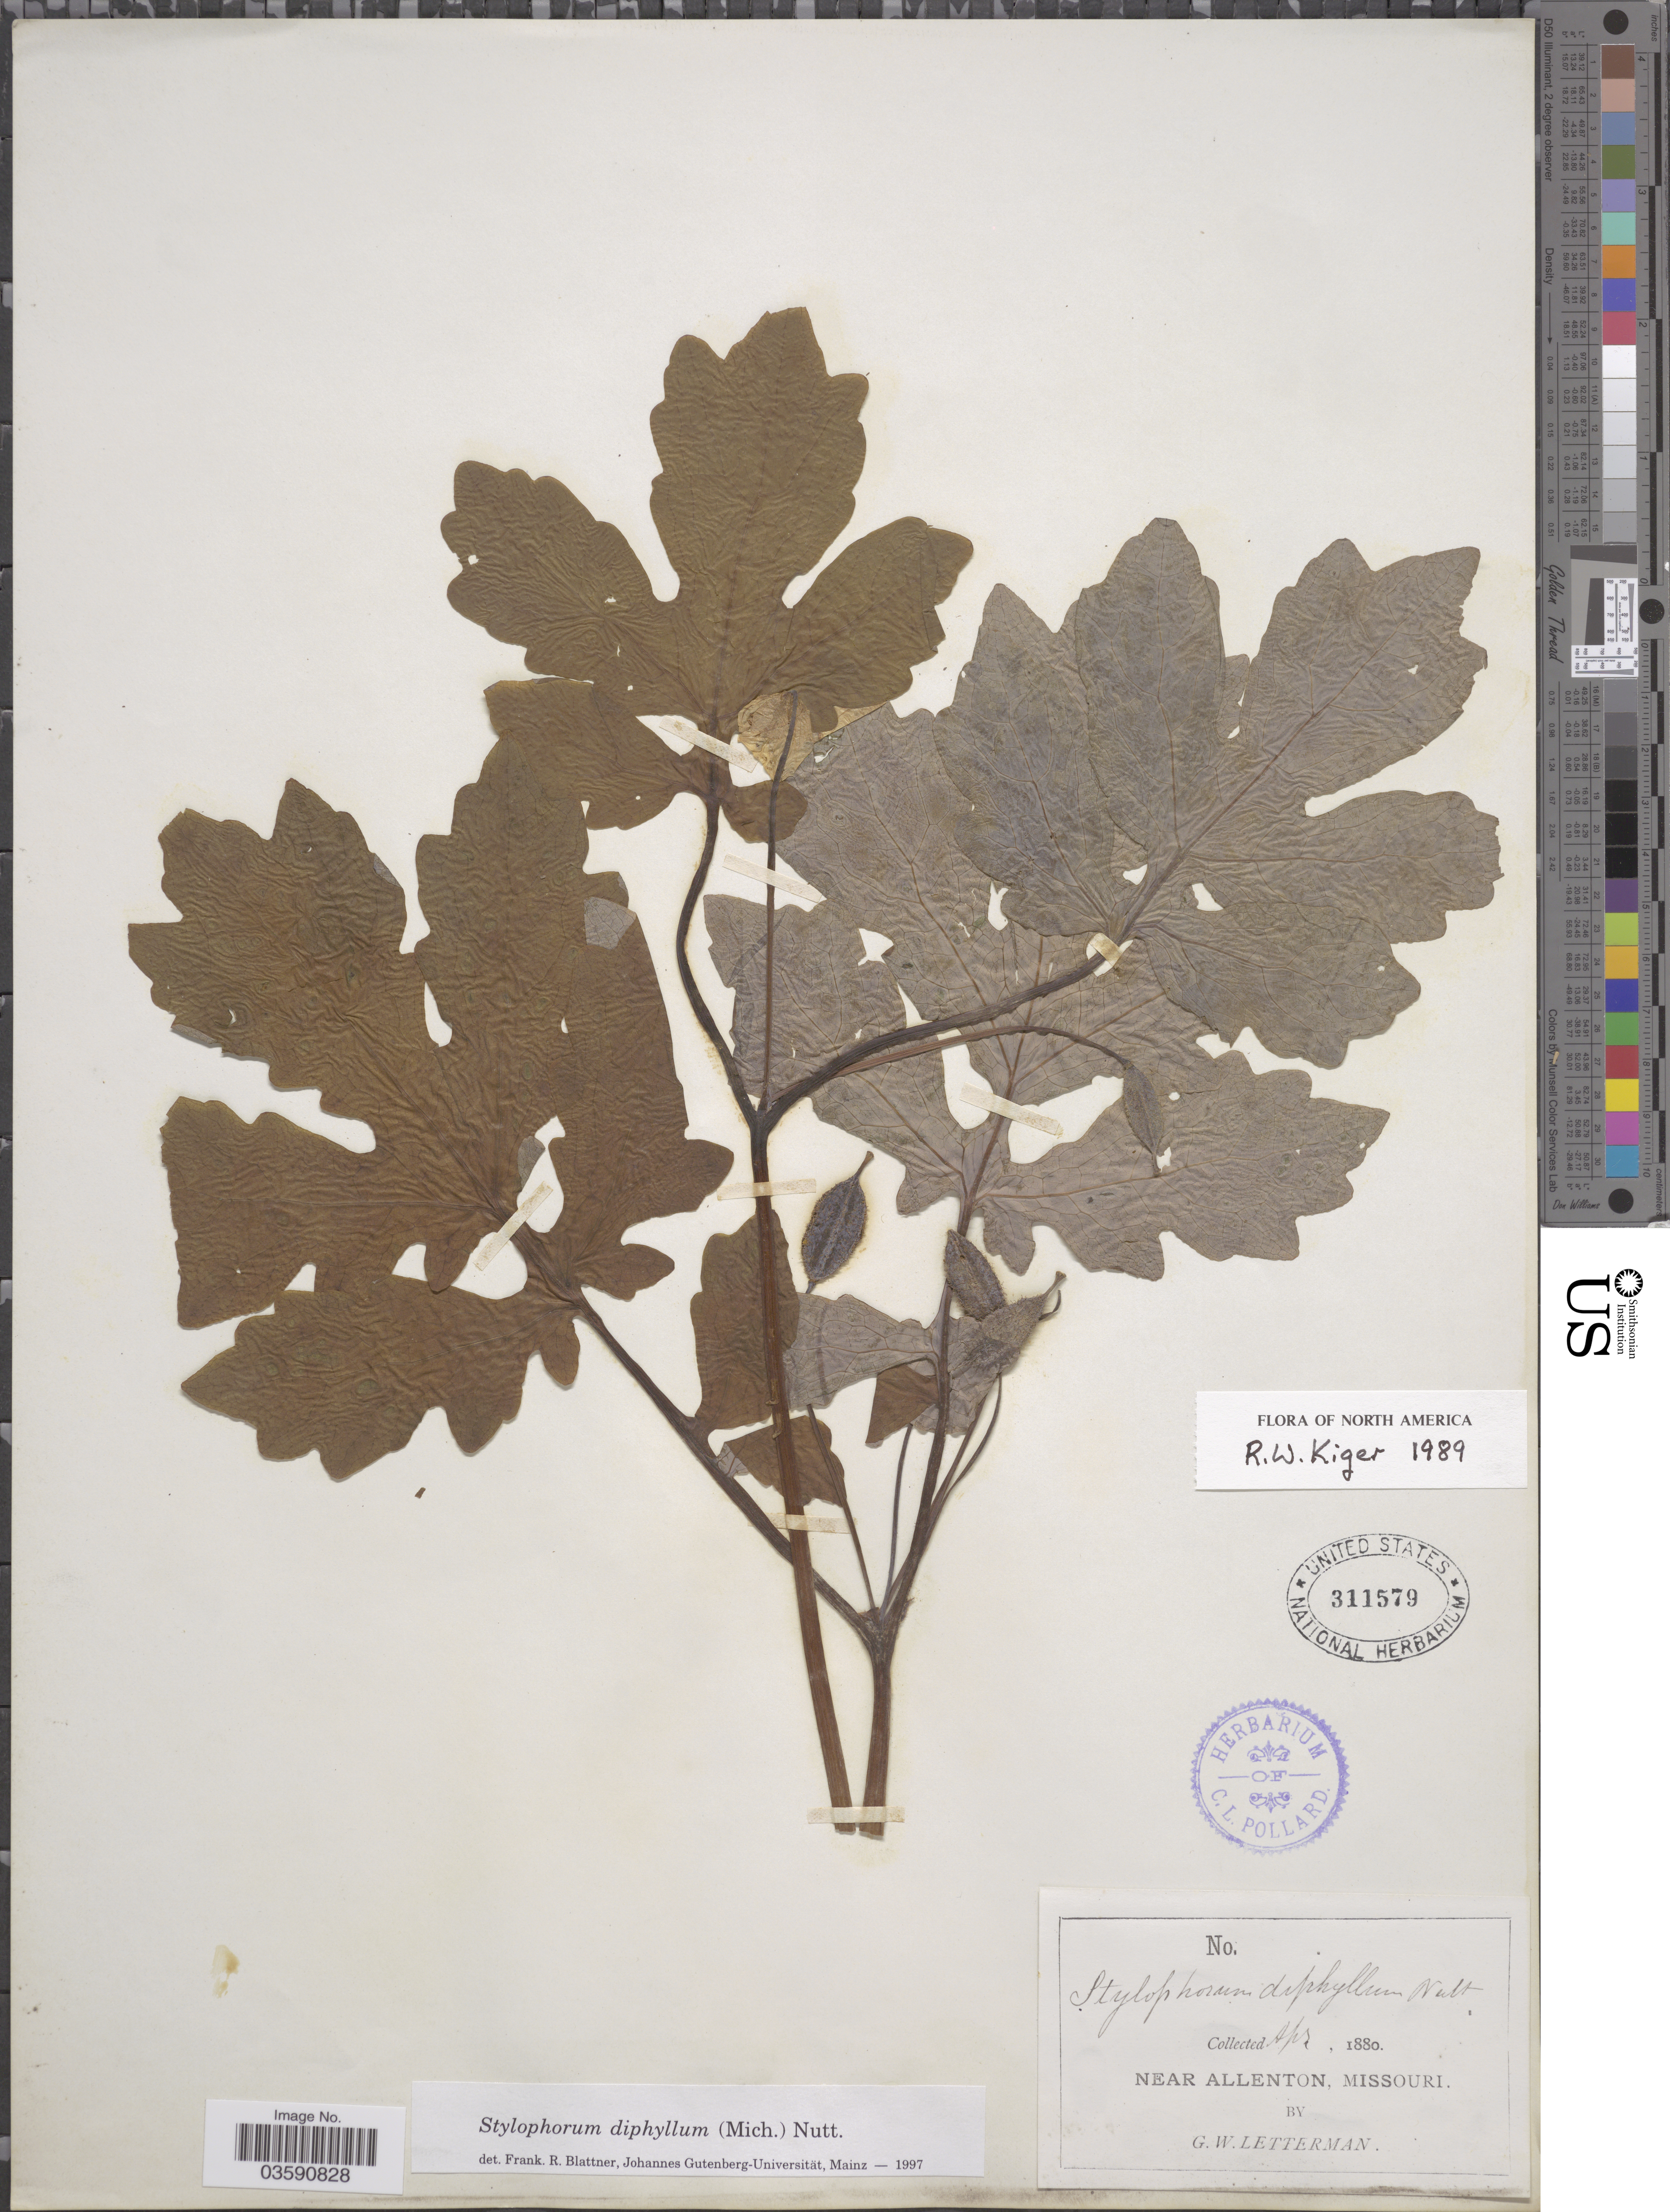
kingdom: Plantae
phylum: Tracheophyta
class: Magnoliopsida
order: Ranunculales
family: Papaveraceae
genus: Stylophorum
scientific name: Stylophorum diphyllum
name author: (Michx.) Nutt.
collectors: G. W. Letterman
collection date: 1880-04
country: United States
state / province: Missouri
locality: Near Allenton.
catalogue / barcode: US 311579